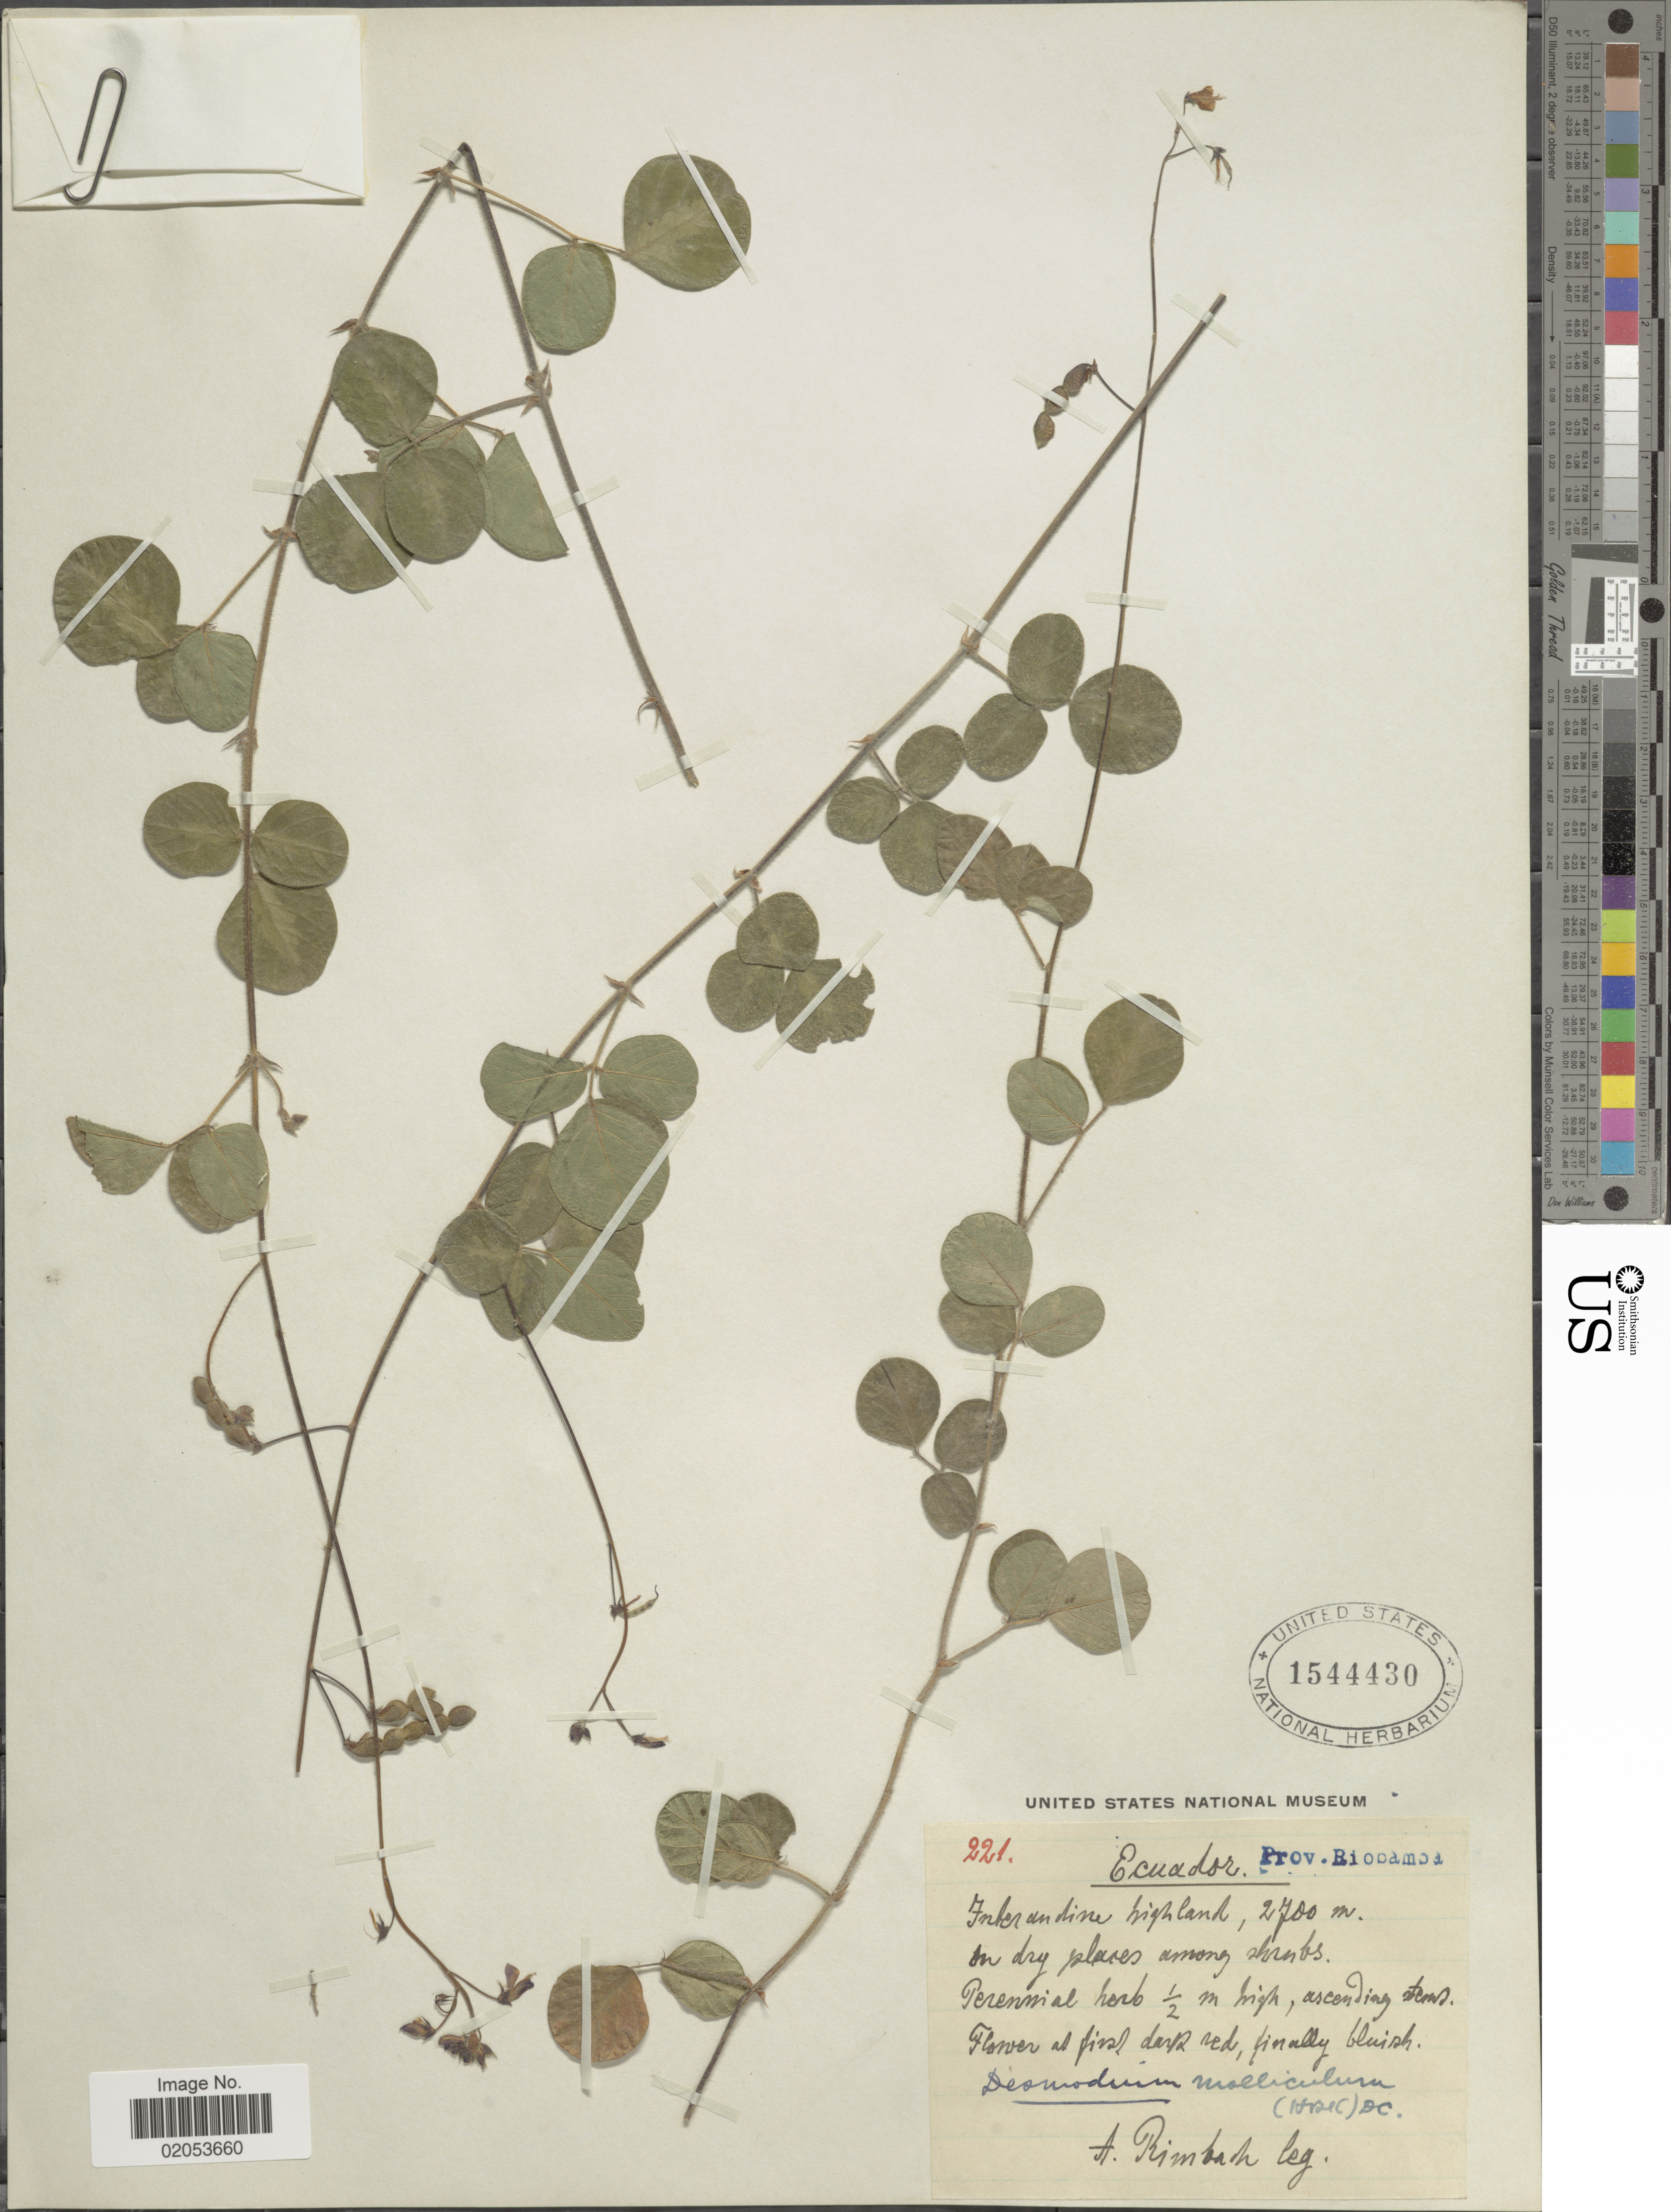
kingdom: Plantae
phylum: Tracheophyta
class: Magnoliopsida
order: Fabales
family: Fabaceae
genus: Desmodium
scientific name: Desmodium molliculum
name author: (Kunth) DC.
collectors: A. Rimbach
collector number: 221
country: Ecuador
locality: Prov. Riobamba, on dry places among scrubs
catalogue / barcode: US 1544430